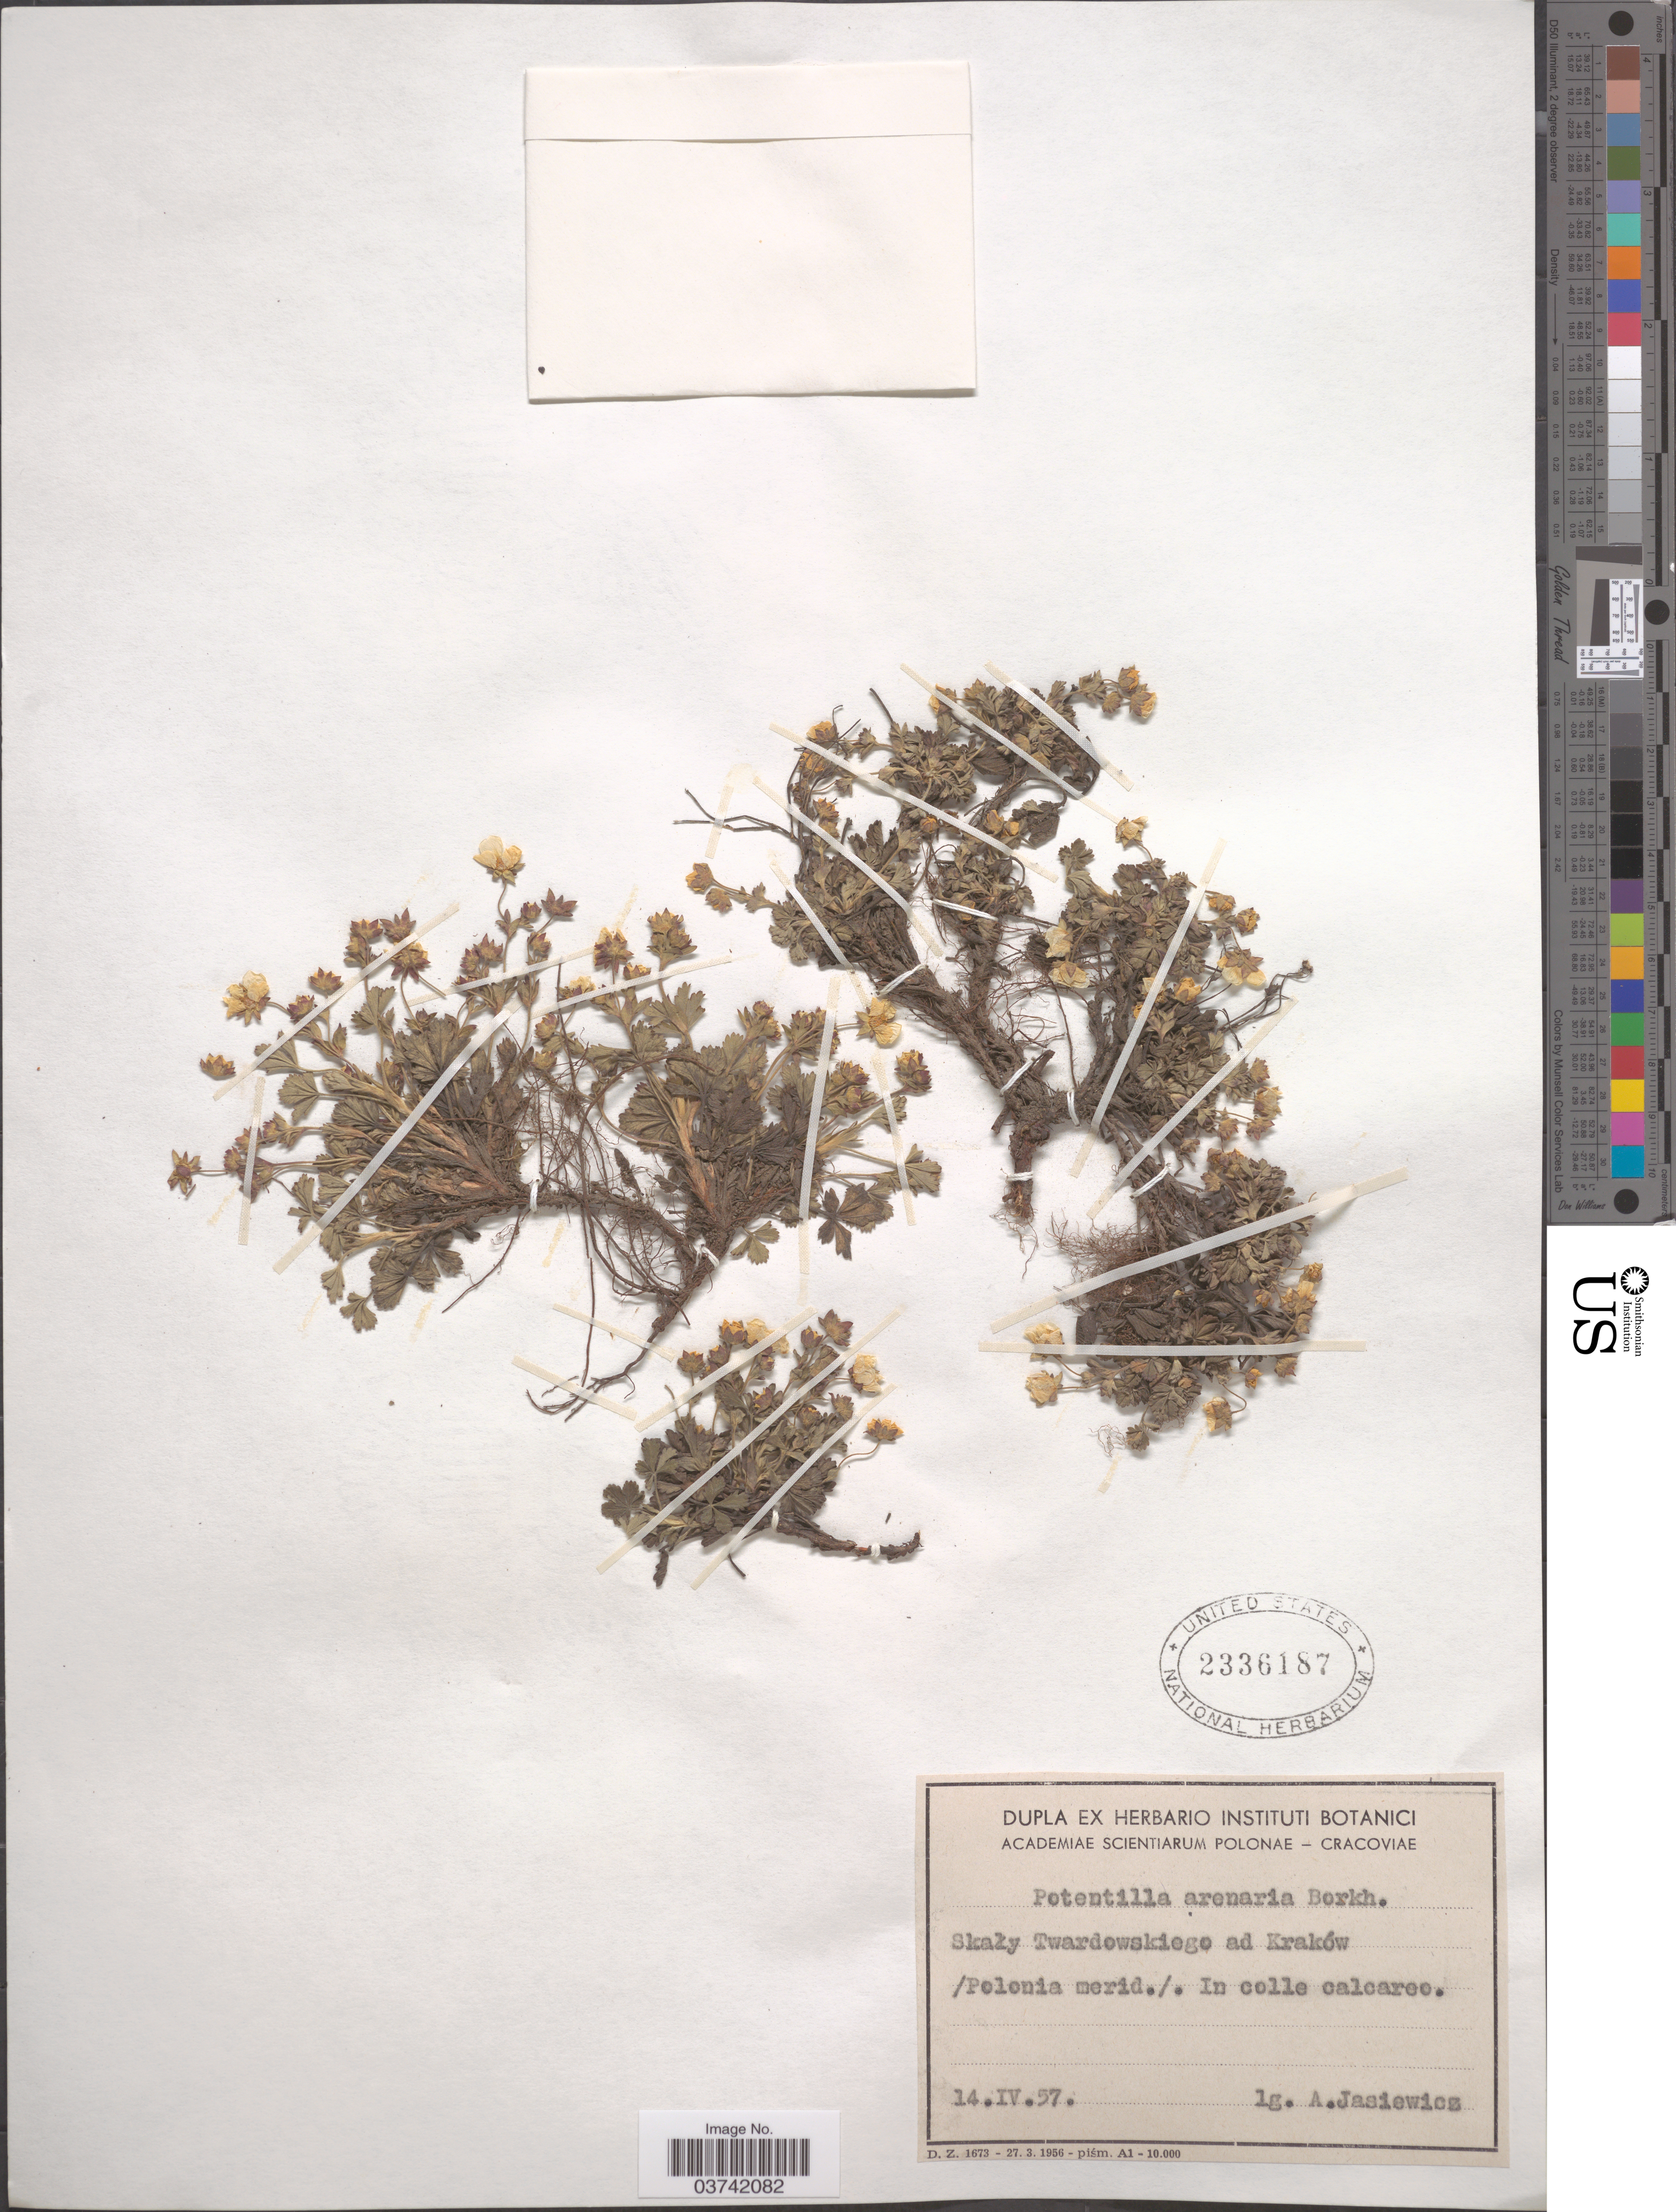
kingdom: Plantae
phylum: Tracheophyta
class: Magnoliopsida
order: Rosales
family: Rosaceae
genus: Potentilla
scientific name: Potentilla arenaria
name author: Borkh. et al.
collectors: A. Jasiewicz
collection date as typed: Transcribed d/m/y: 14/4/57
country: Poland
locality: Skały Twardowskiege ad Kraków/Polonia merid.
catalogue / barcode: US 2336187